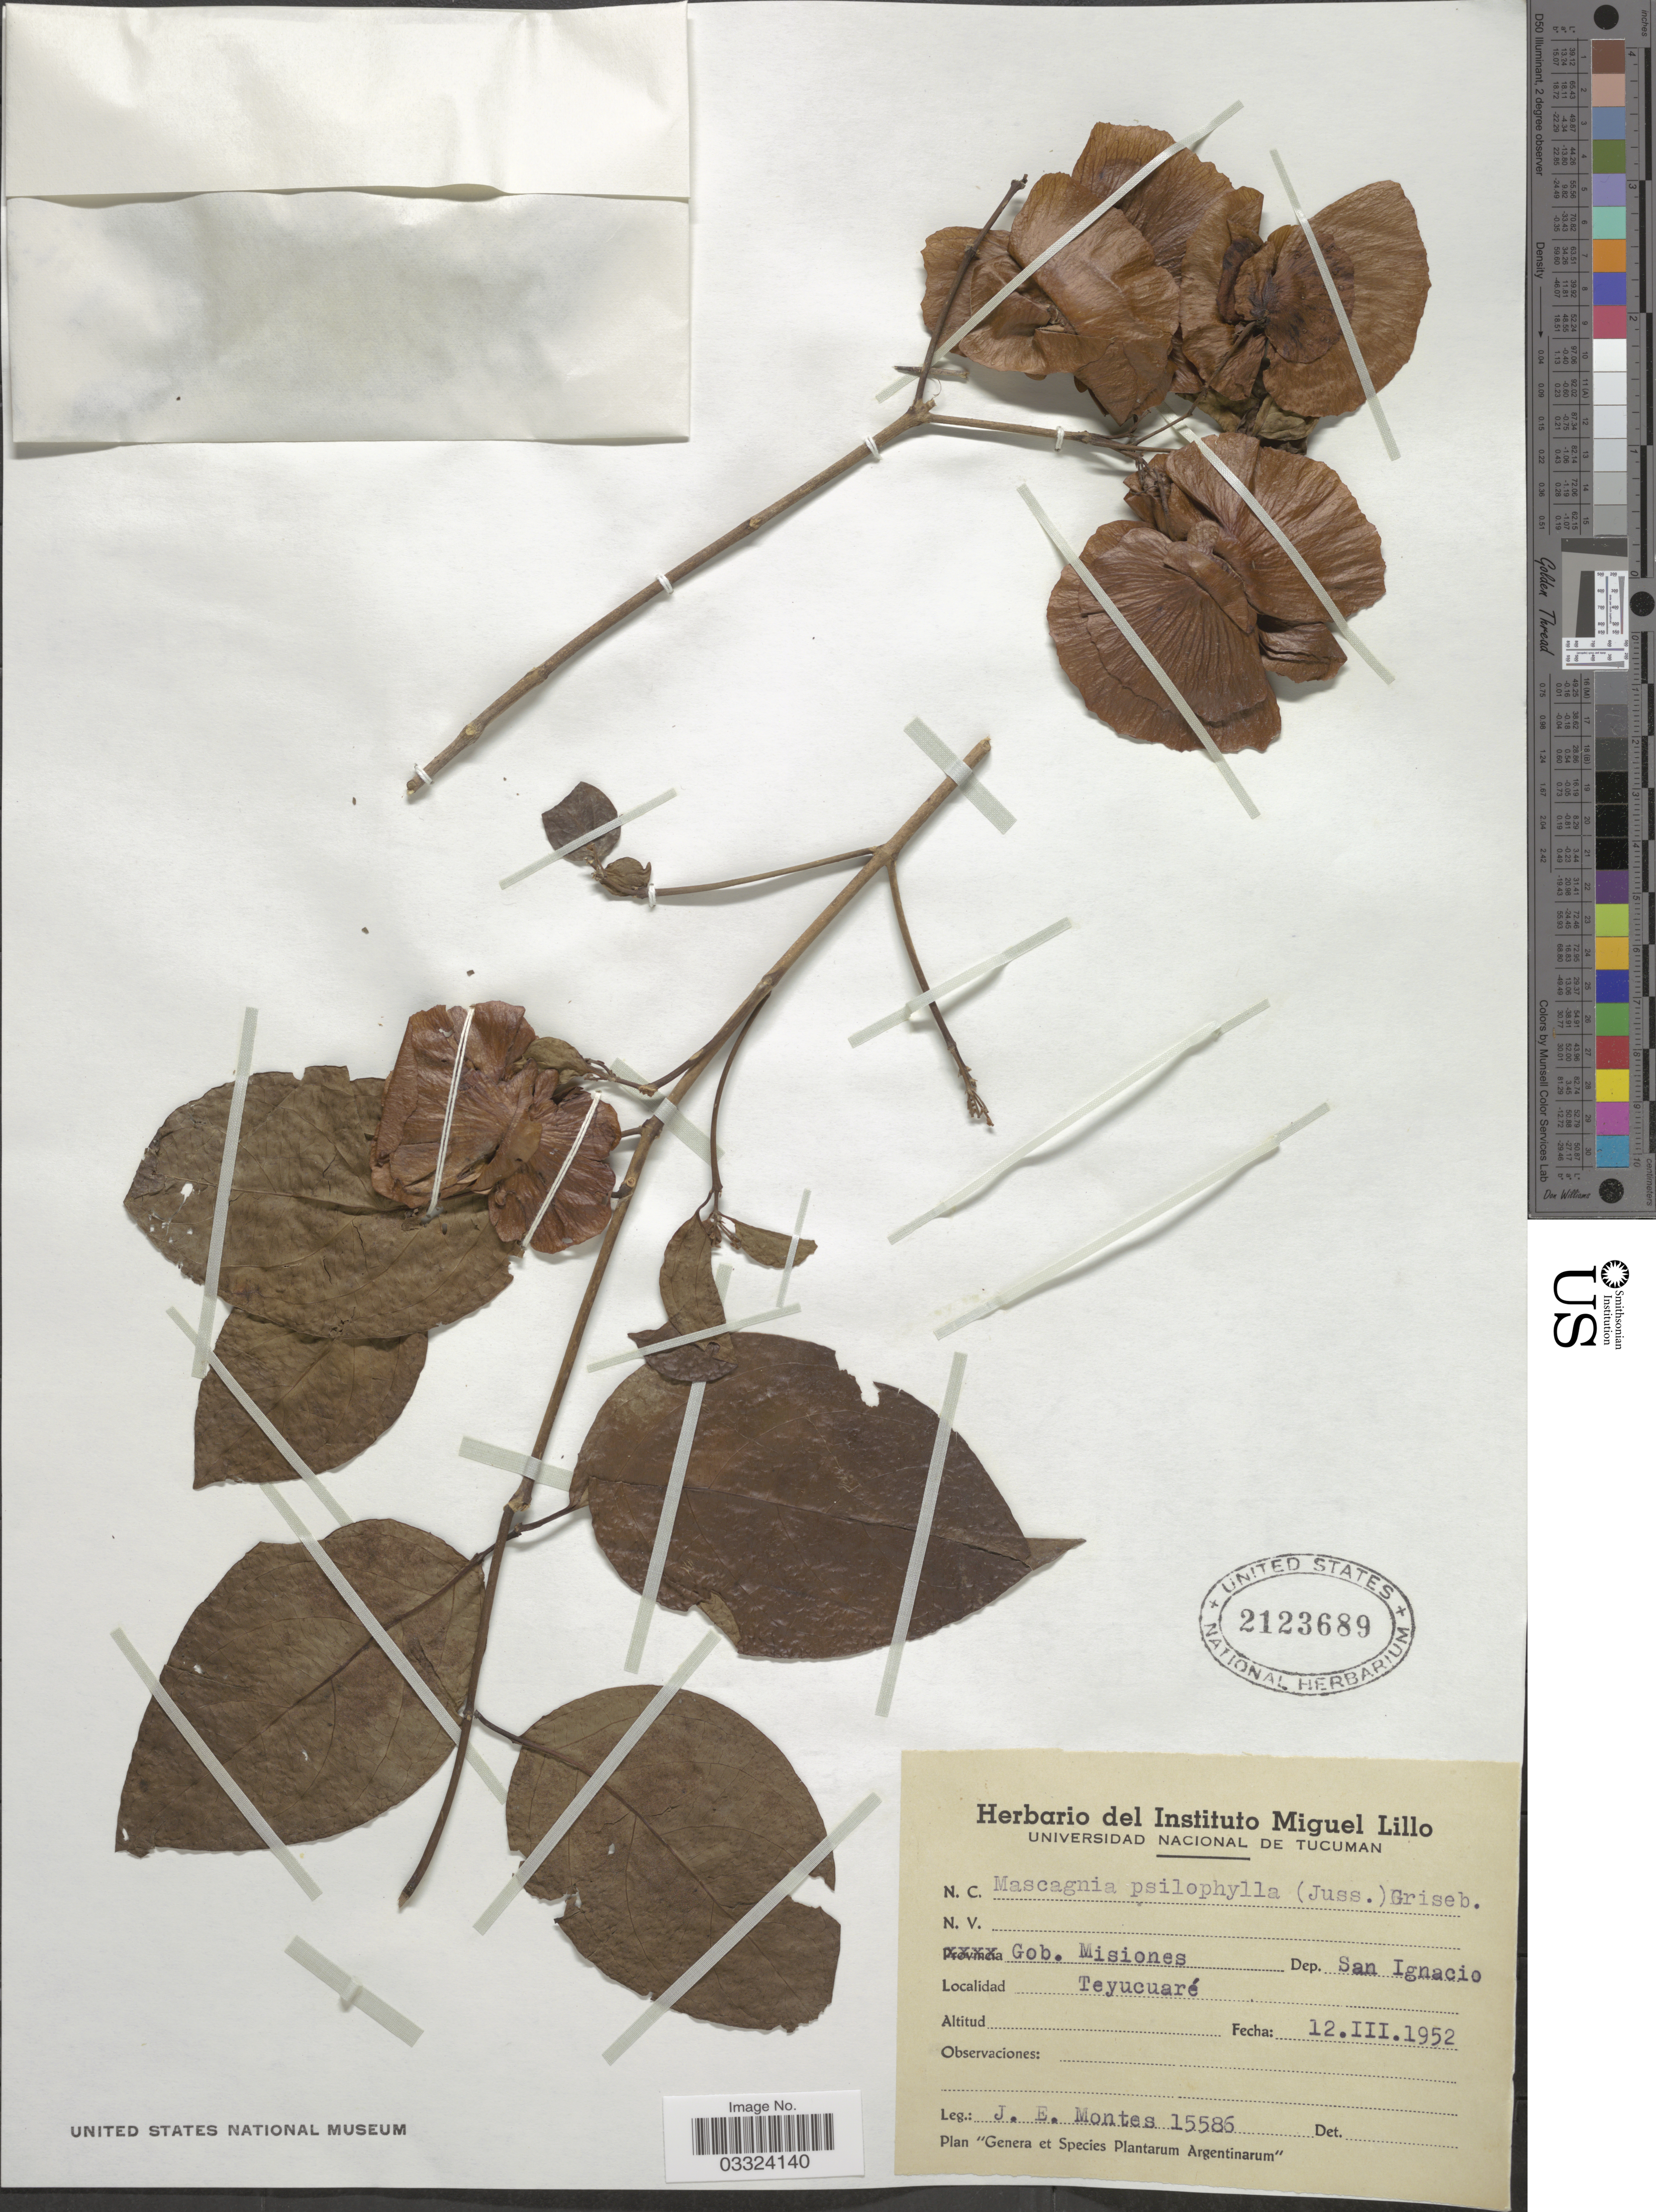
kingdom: Plantae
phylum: Tracheophyta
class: Magnoliopsida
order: Malpighiales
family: Malpighiaceae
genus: Callaeum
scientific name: Callaeum psilophyllum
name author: (A. Juss.) D.M. Johnson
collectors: J. E. Montes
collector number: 15585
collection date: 1952-03-12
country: Argentina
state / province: Misiones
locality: Gob. Misiones. Dep. San Igancio. Teyucuaré.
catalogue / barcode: US 2123689